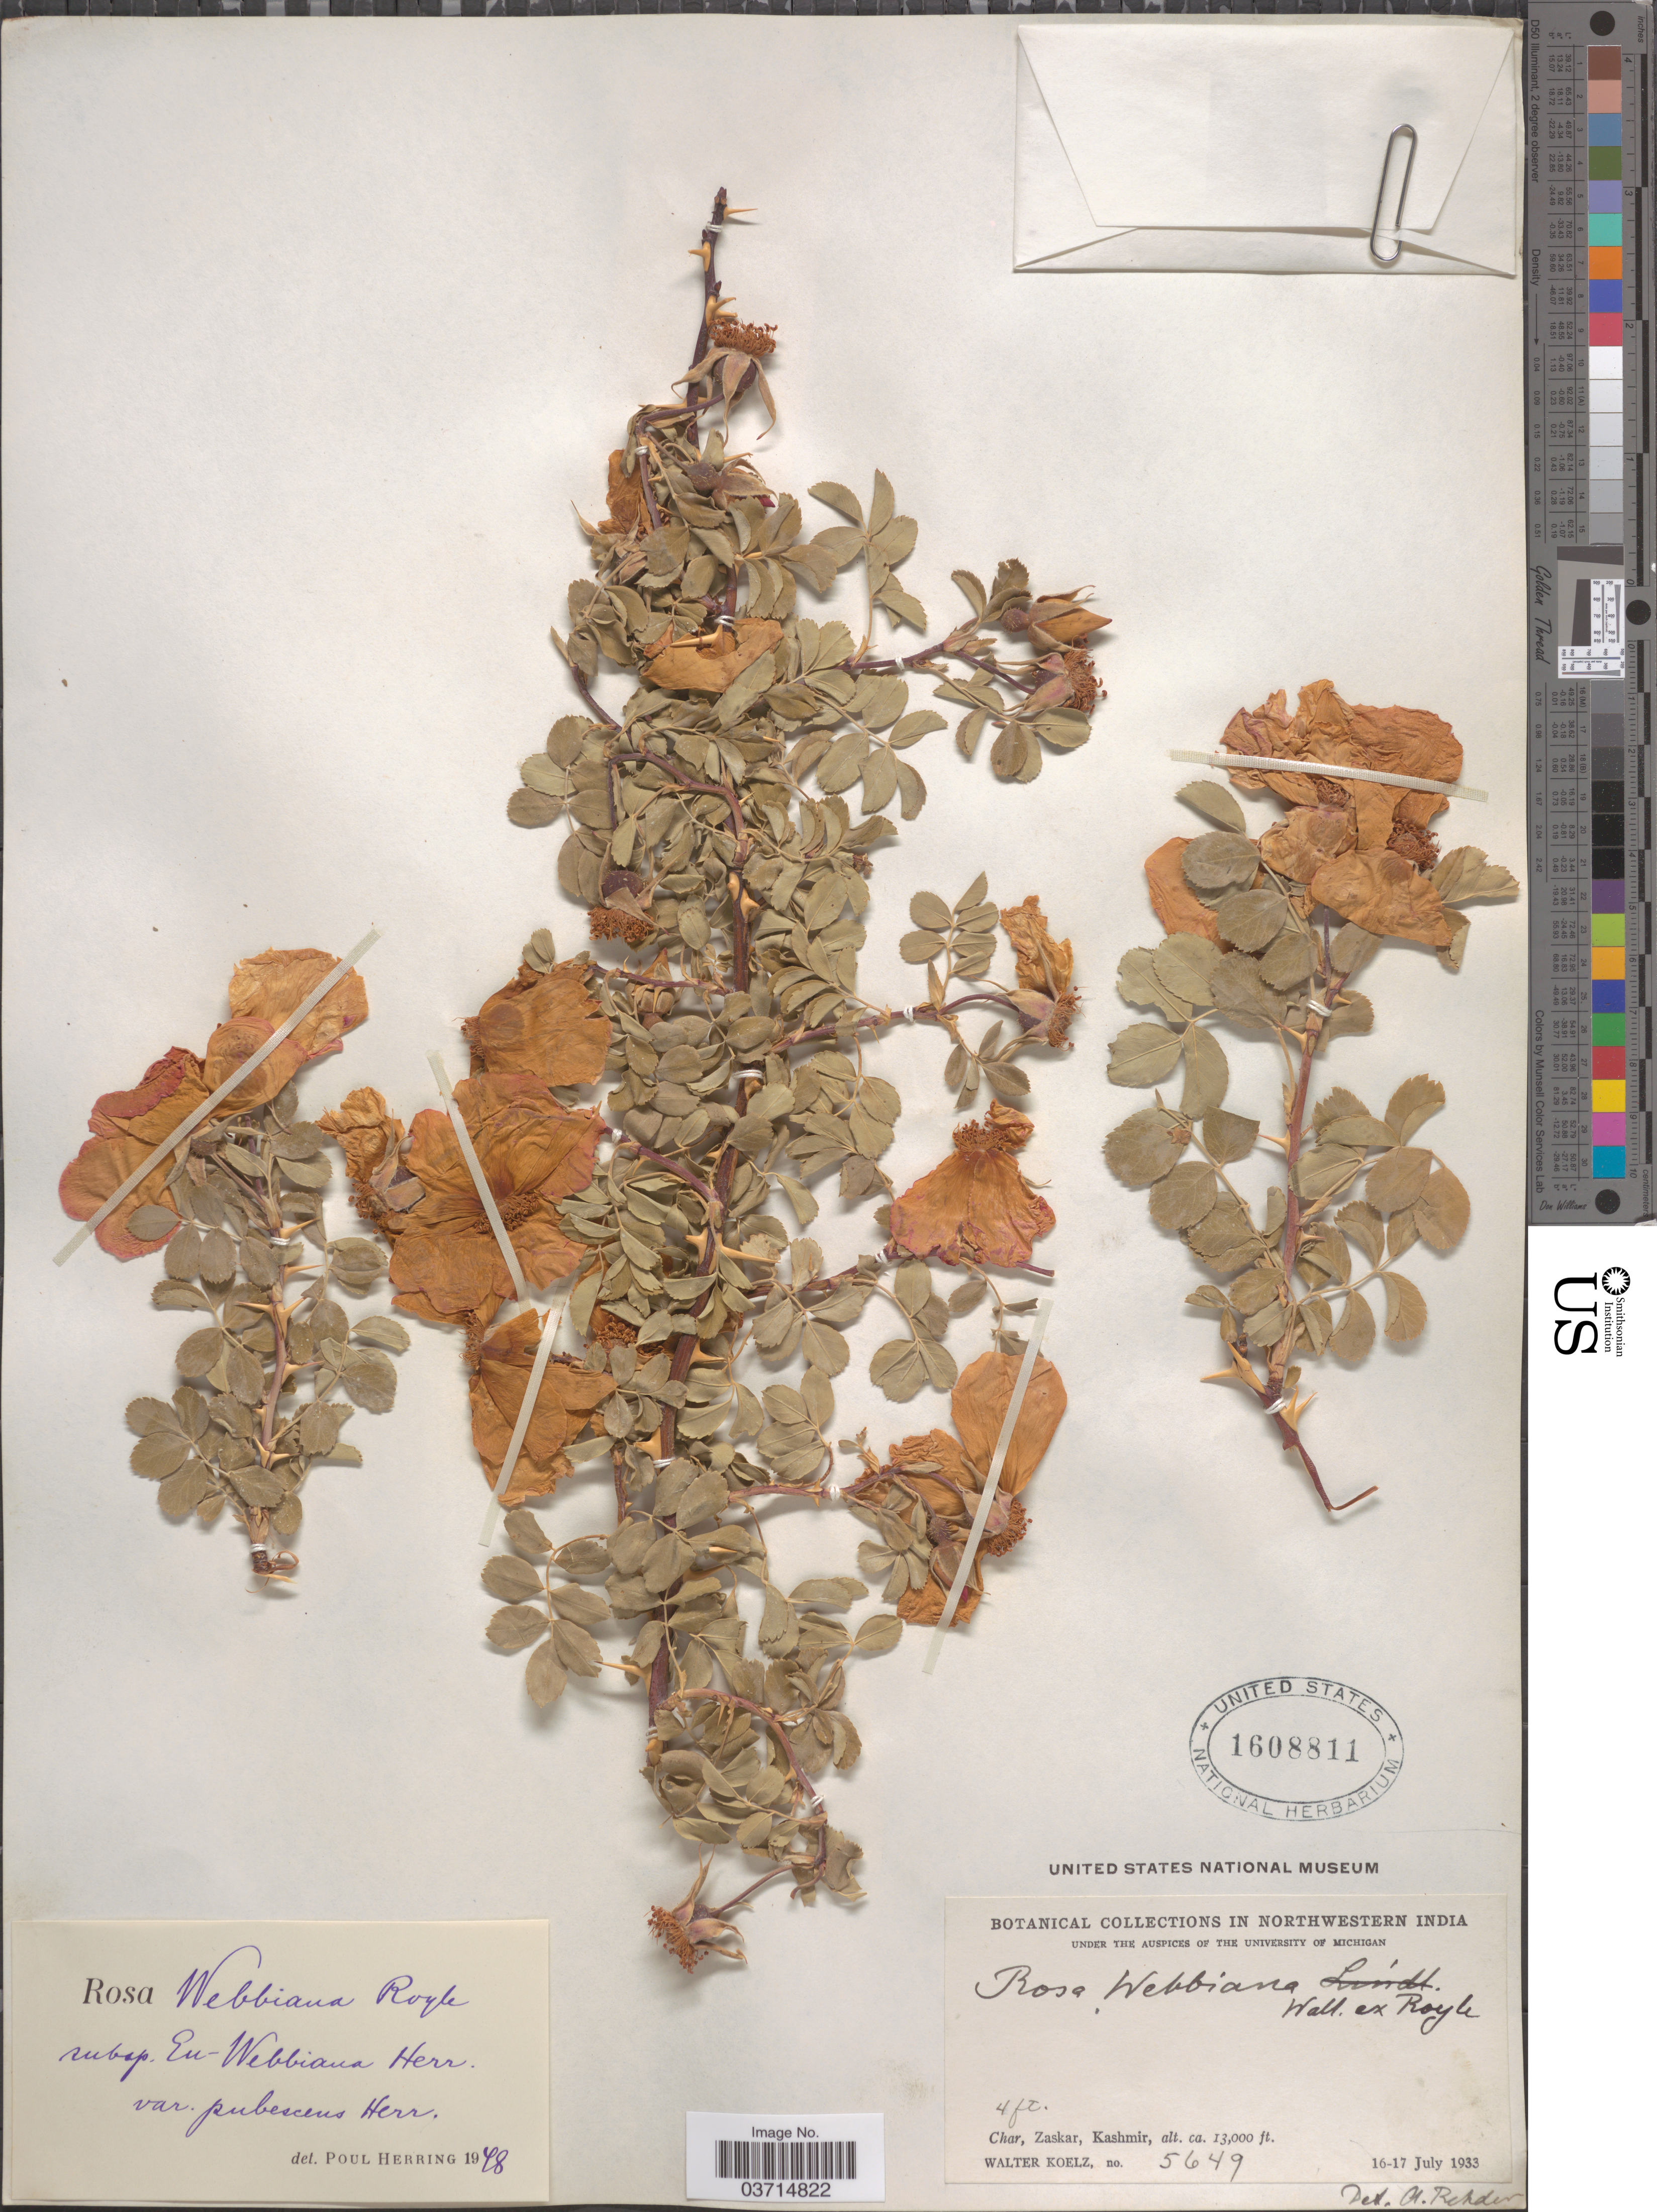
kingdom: Plantae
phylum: Tracheophyta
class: Magnoliopsida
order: Rosales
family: Rosaceae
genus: Rosa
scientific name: Rosa webbiana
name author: Wall. ex Royle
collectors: W. N. Koelz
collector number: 5649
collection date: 1933-07-16/1933-07-17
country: India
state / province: Jammu and Kashmir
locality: Northwestern India. Char, Zaskar, Kashmir.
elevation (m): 3962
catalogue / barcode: US 1608811